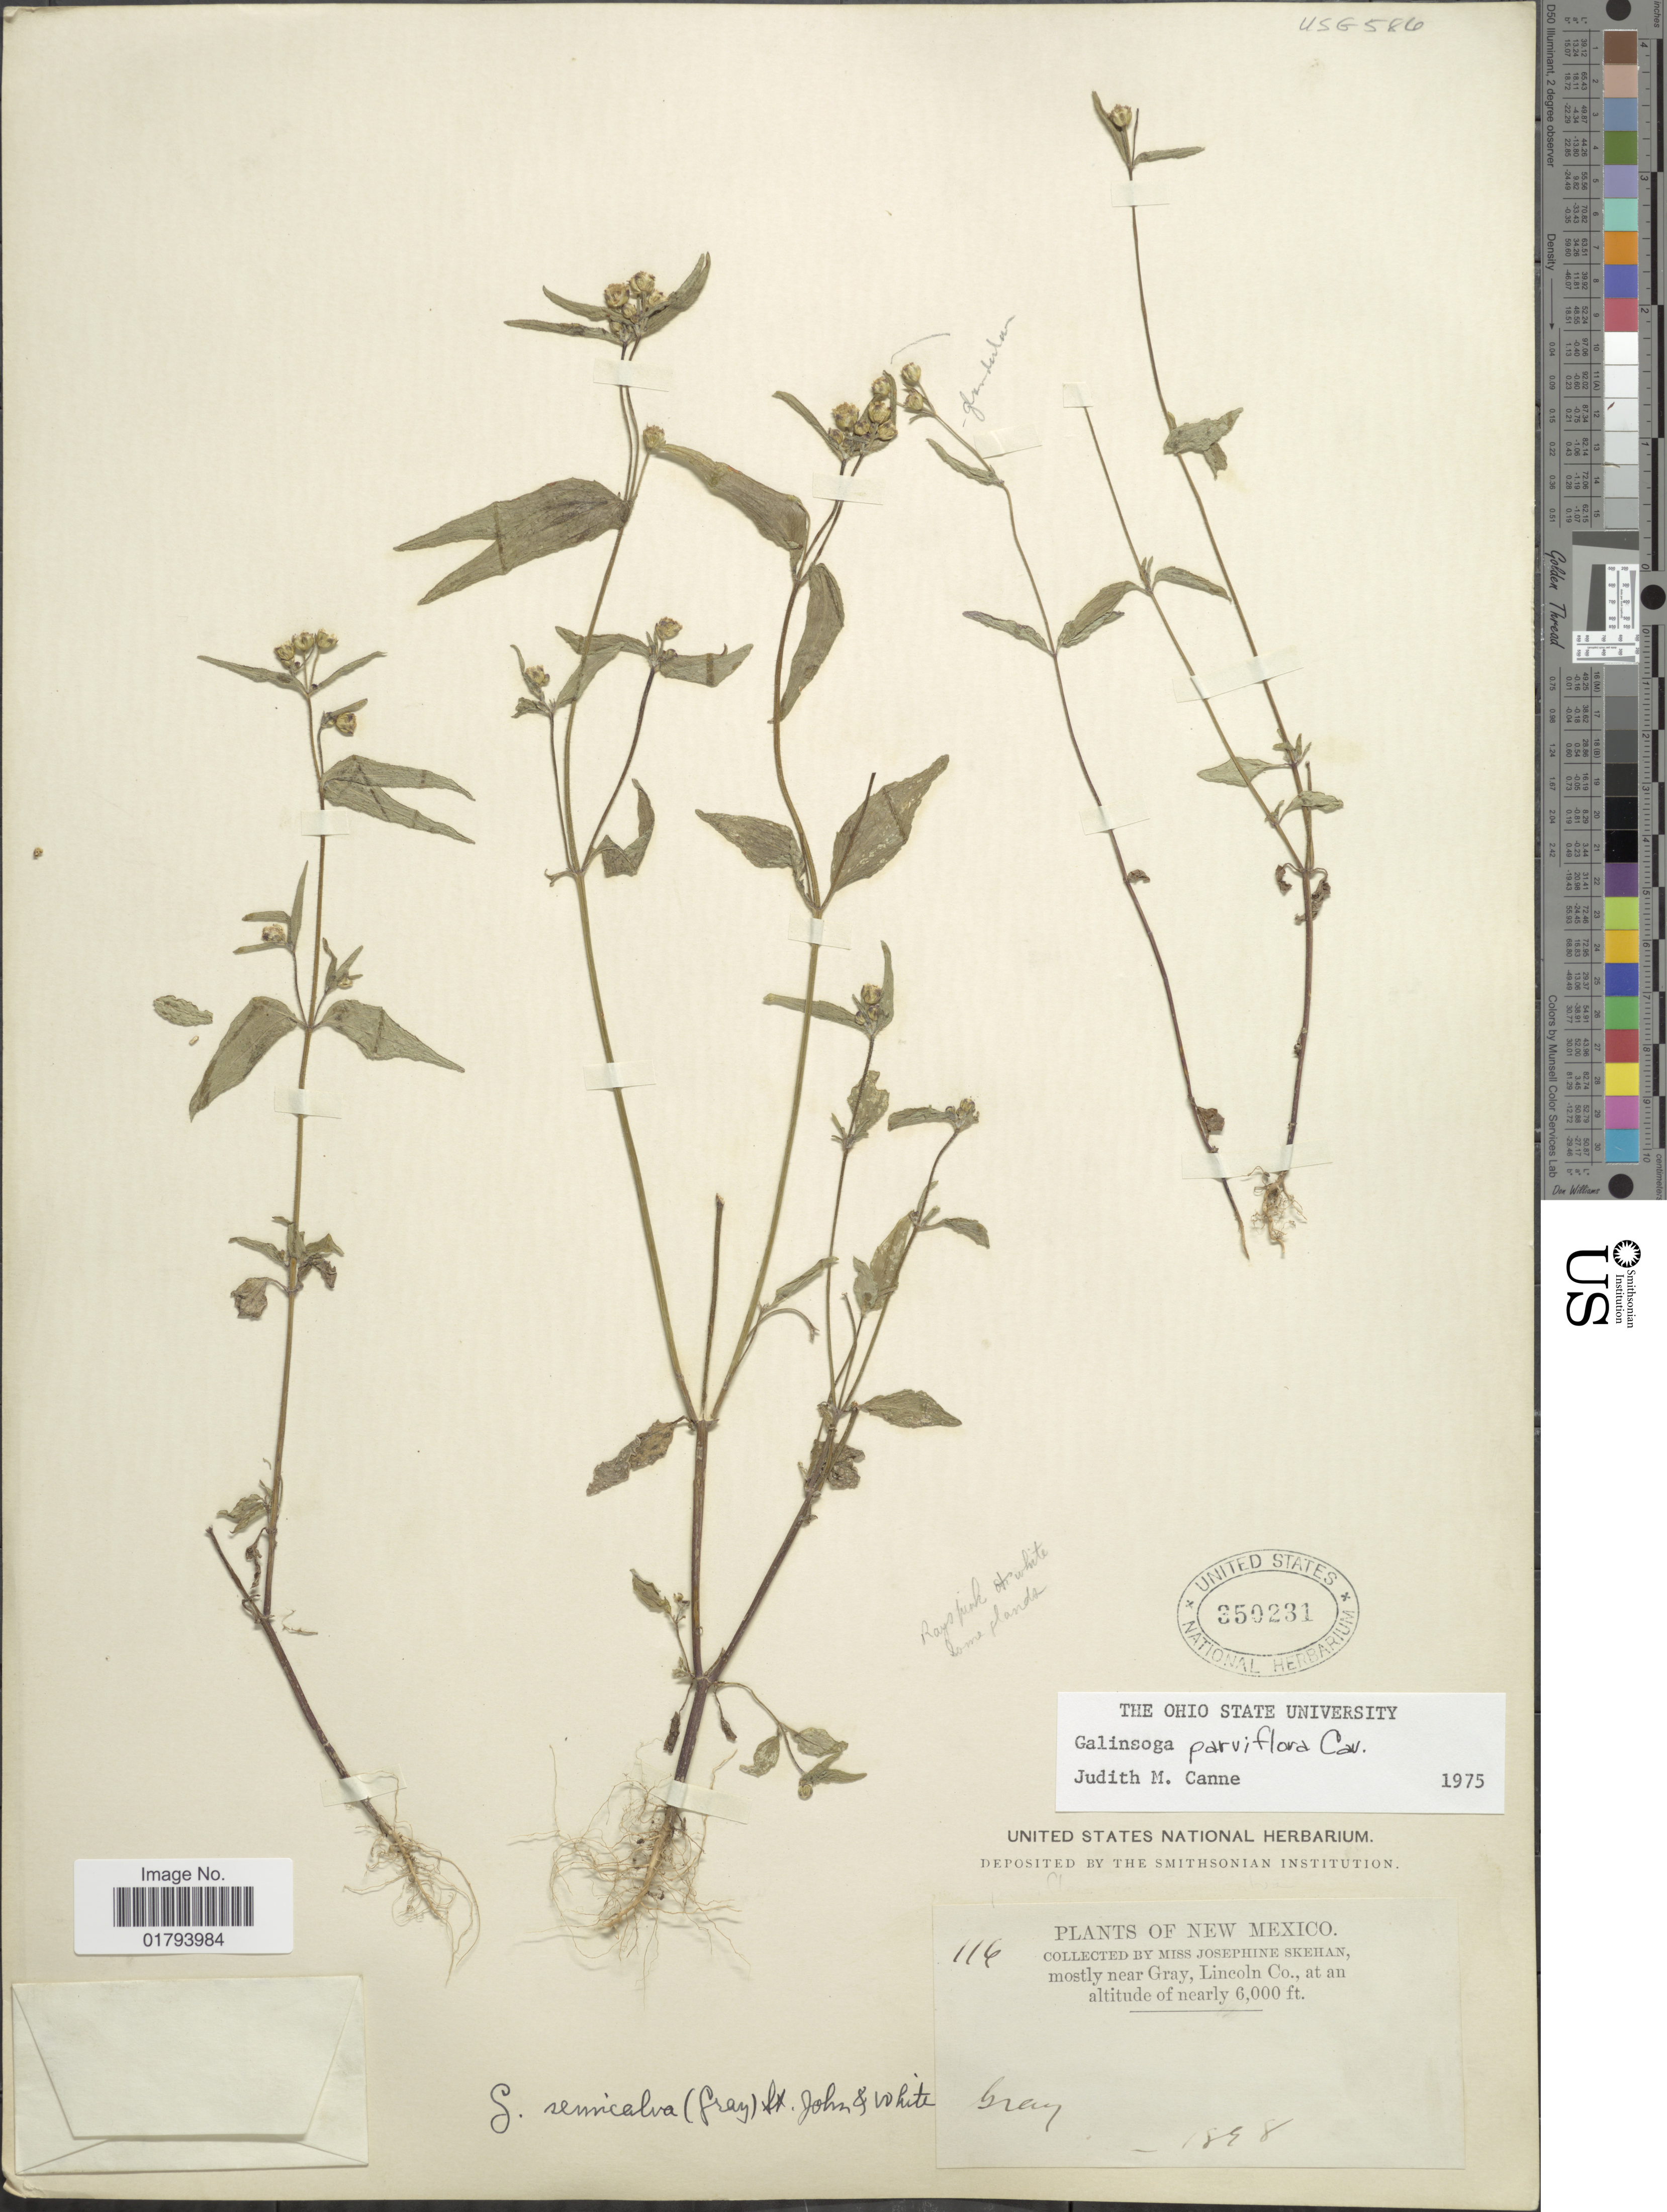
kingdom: Plantae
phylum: Tracheophyta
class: Magnoliopsida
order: Asterales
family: Asteraceae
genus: Galinsoga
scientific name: Galinsoga parviflora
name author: Cav.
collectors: J. Skehan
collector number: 116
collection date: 1898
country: United States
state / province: New Mexico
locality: Mostly near Gray, Lincoln Co.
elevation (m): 1829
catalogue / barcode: US 350231